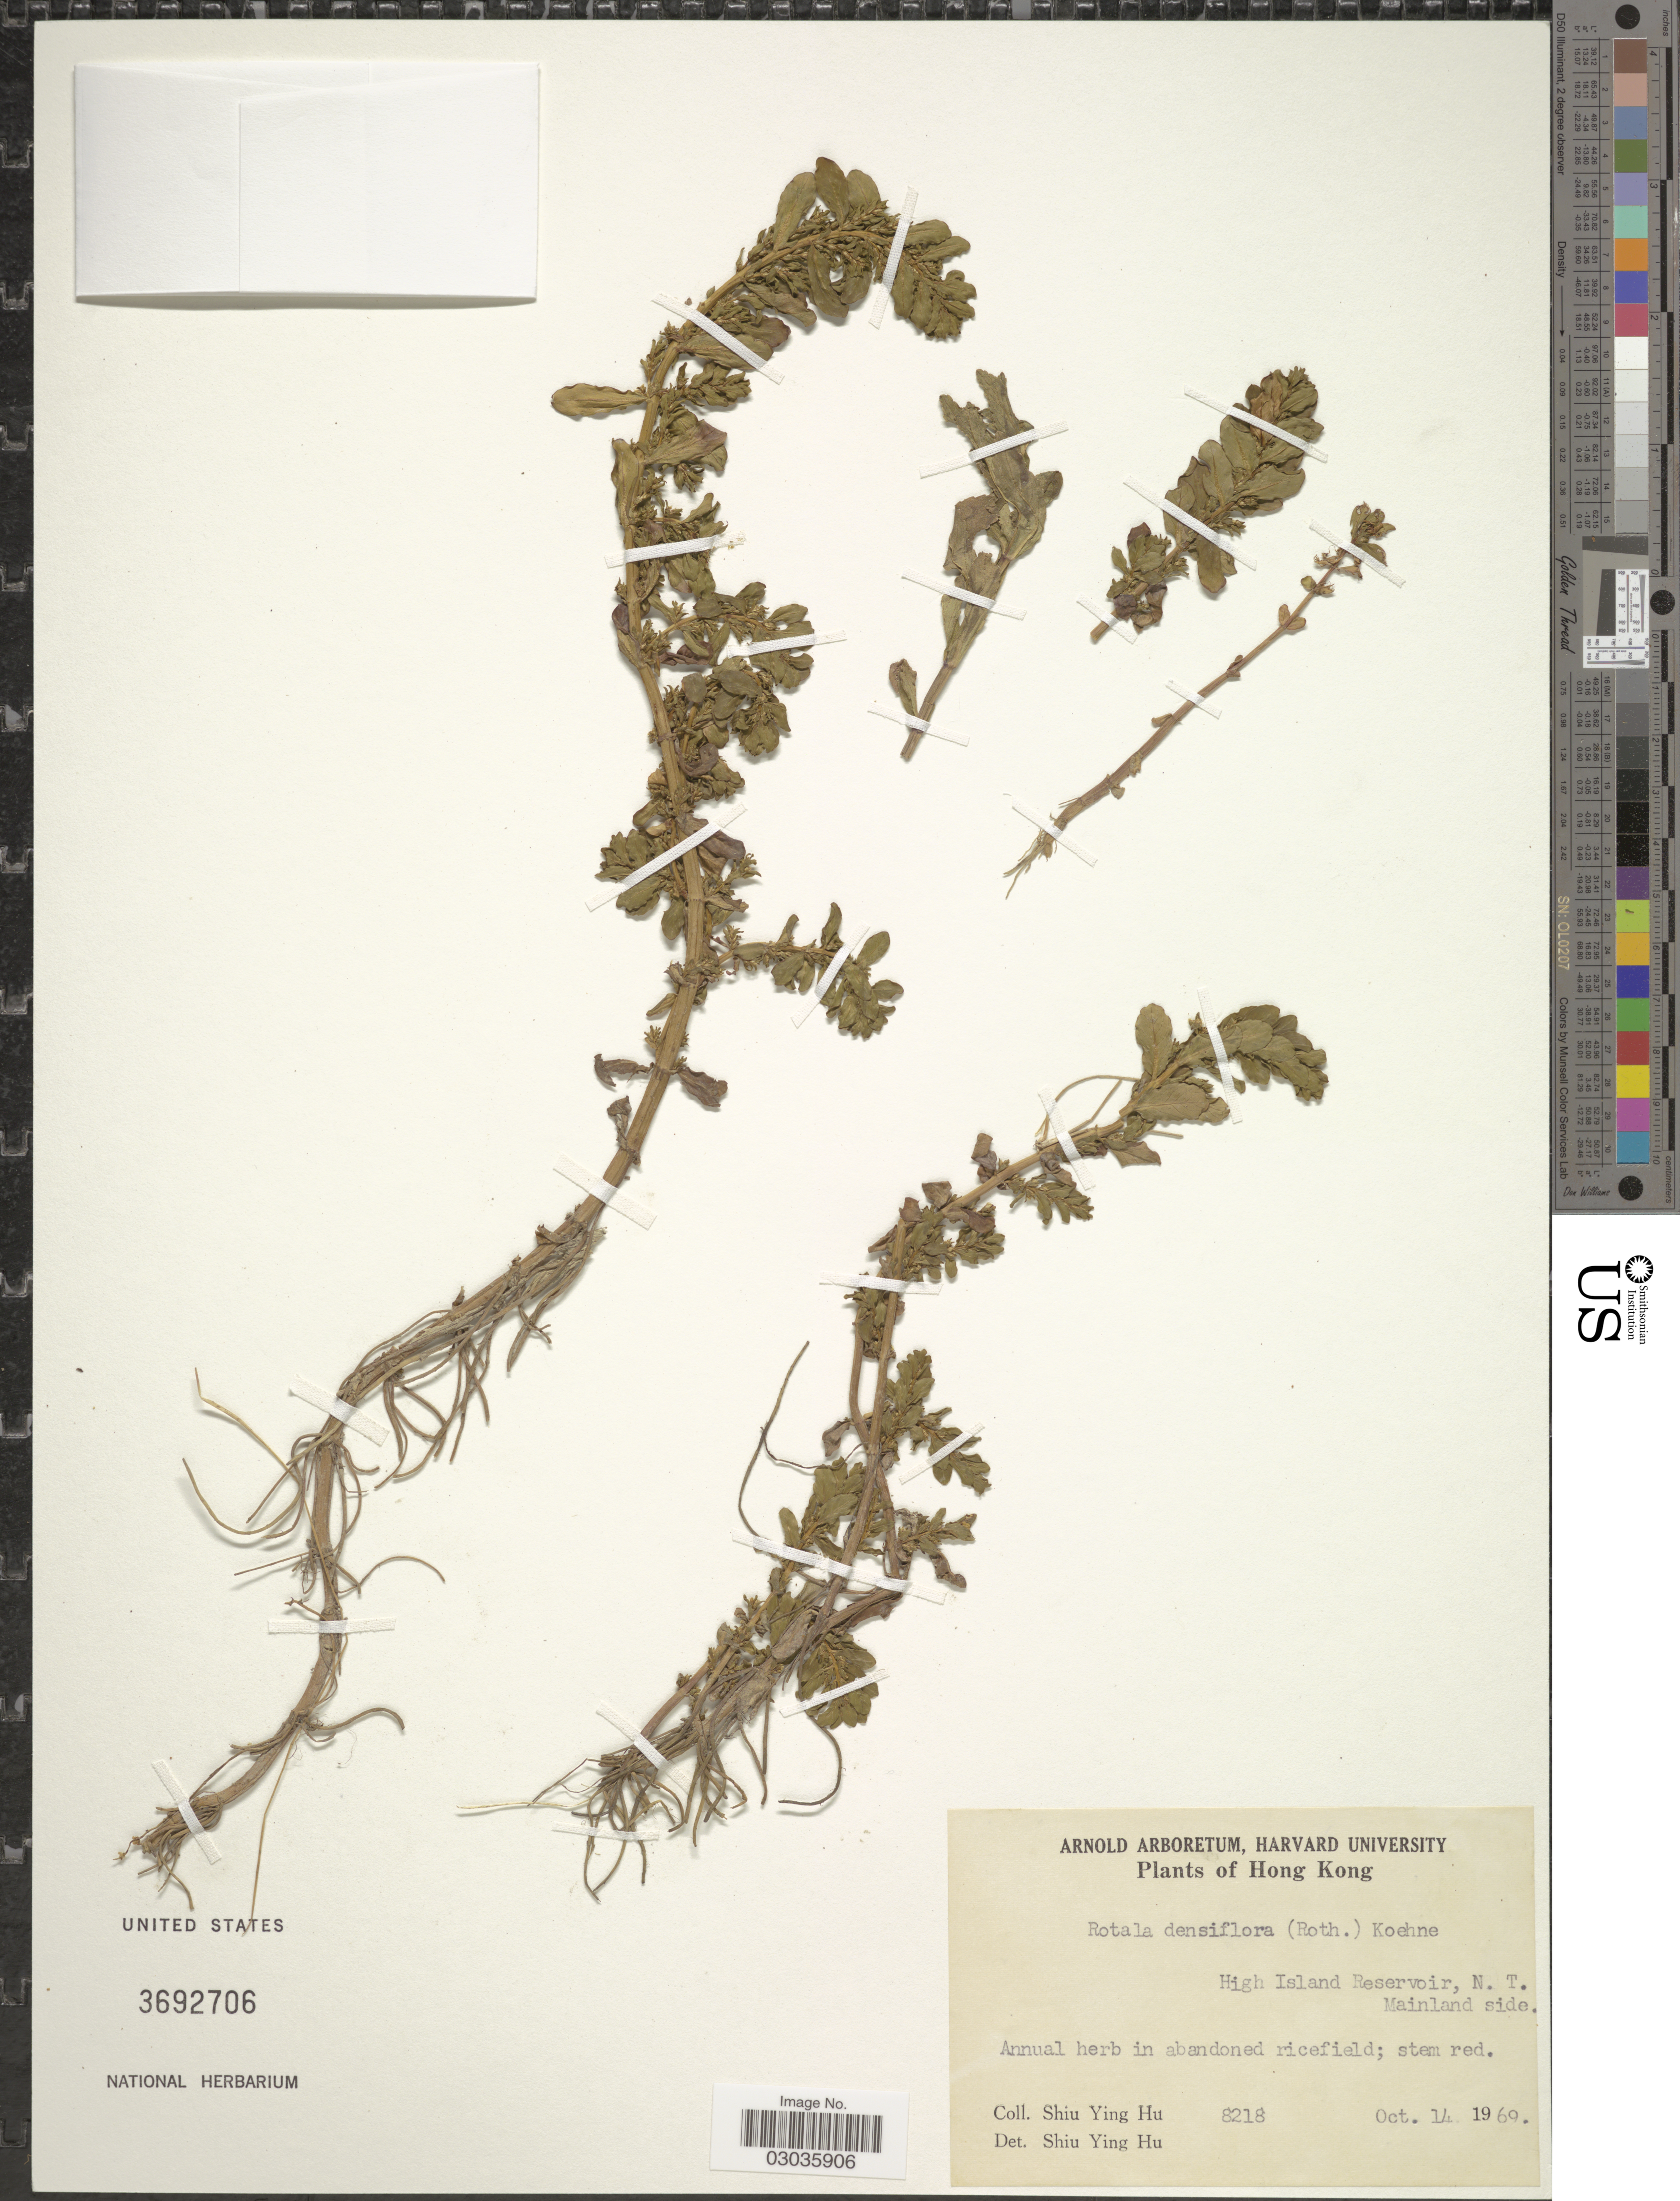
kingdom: Plantae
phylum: Tracheophyta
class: Magnoliopsida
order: Myrtales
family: Lythraceae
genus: Rotala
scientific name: Rotala densiflora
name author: (Roth) Koehne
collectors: S. Y. Hu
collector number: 8218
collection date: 1969-10-14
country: China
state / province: Hong Kong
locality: High Island Reservoir, N.T., Mainland side.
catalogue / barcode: US 3692706